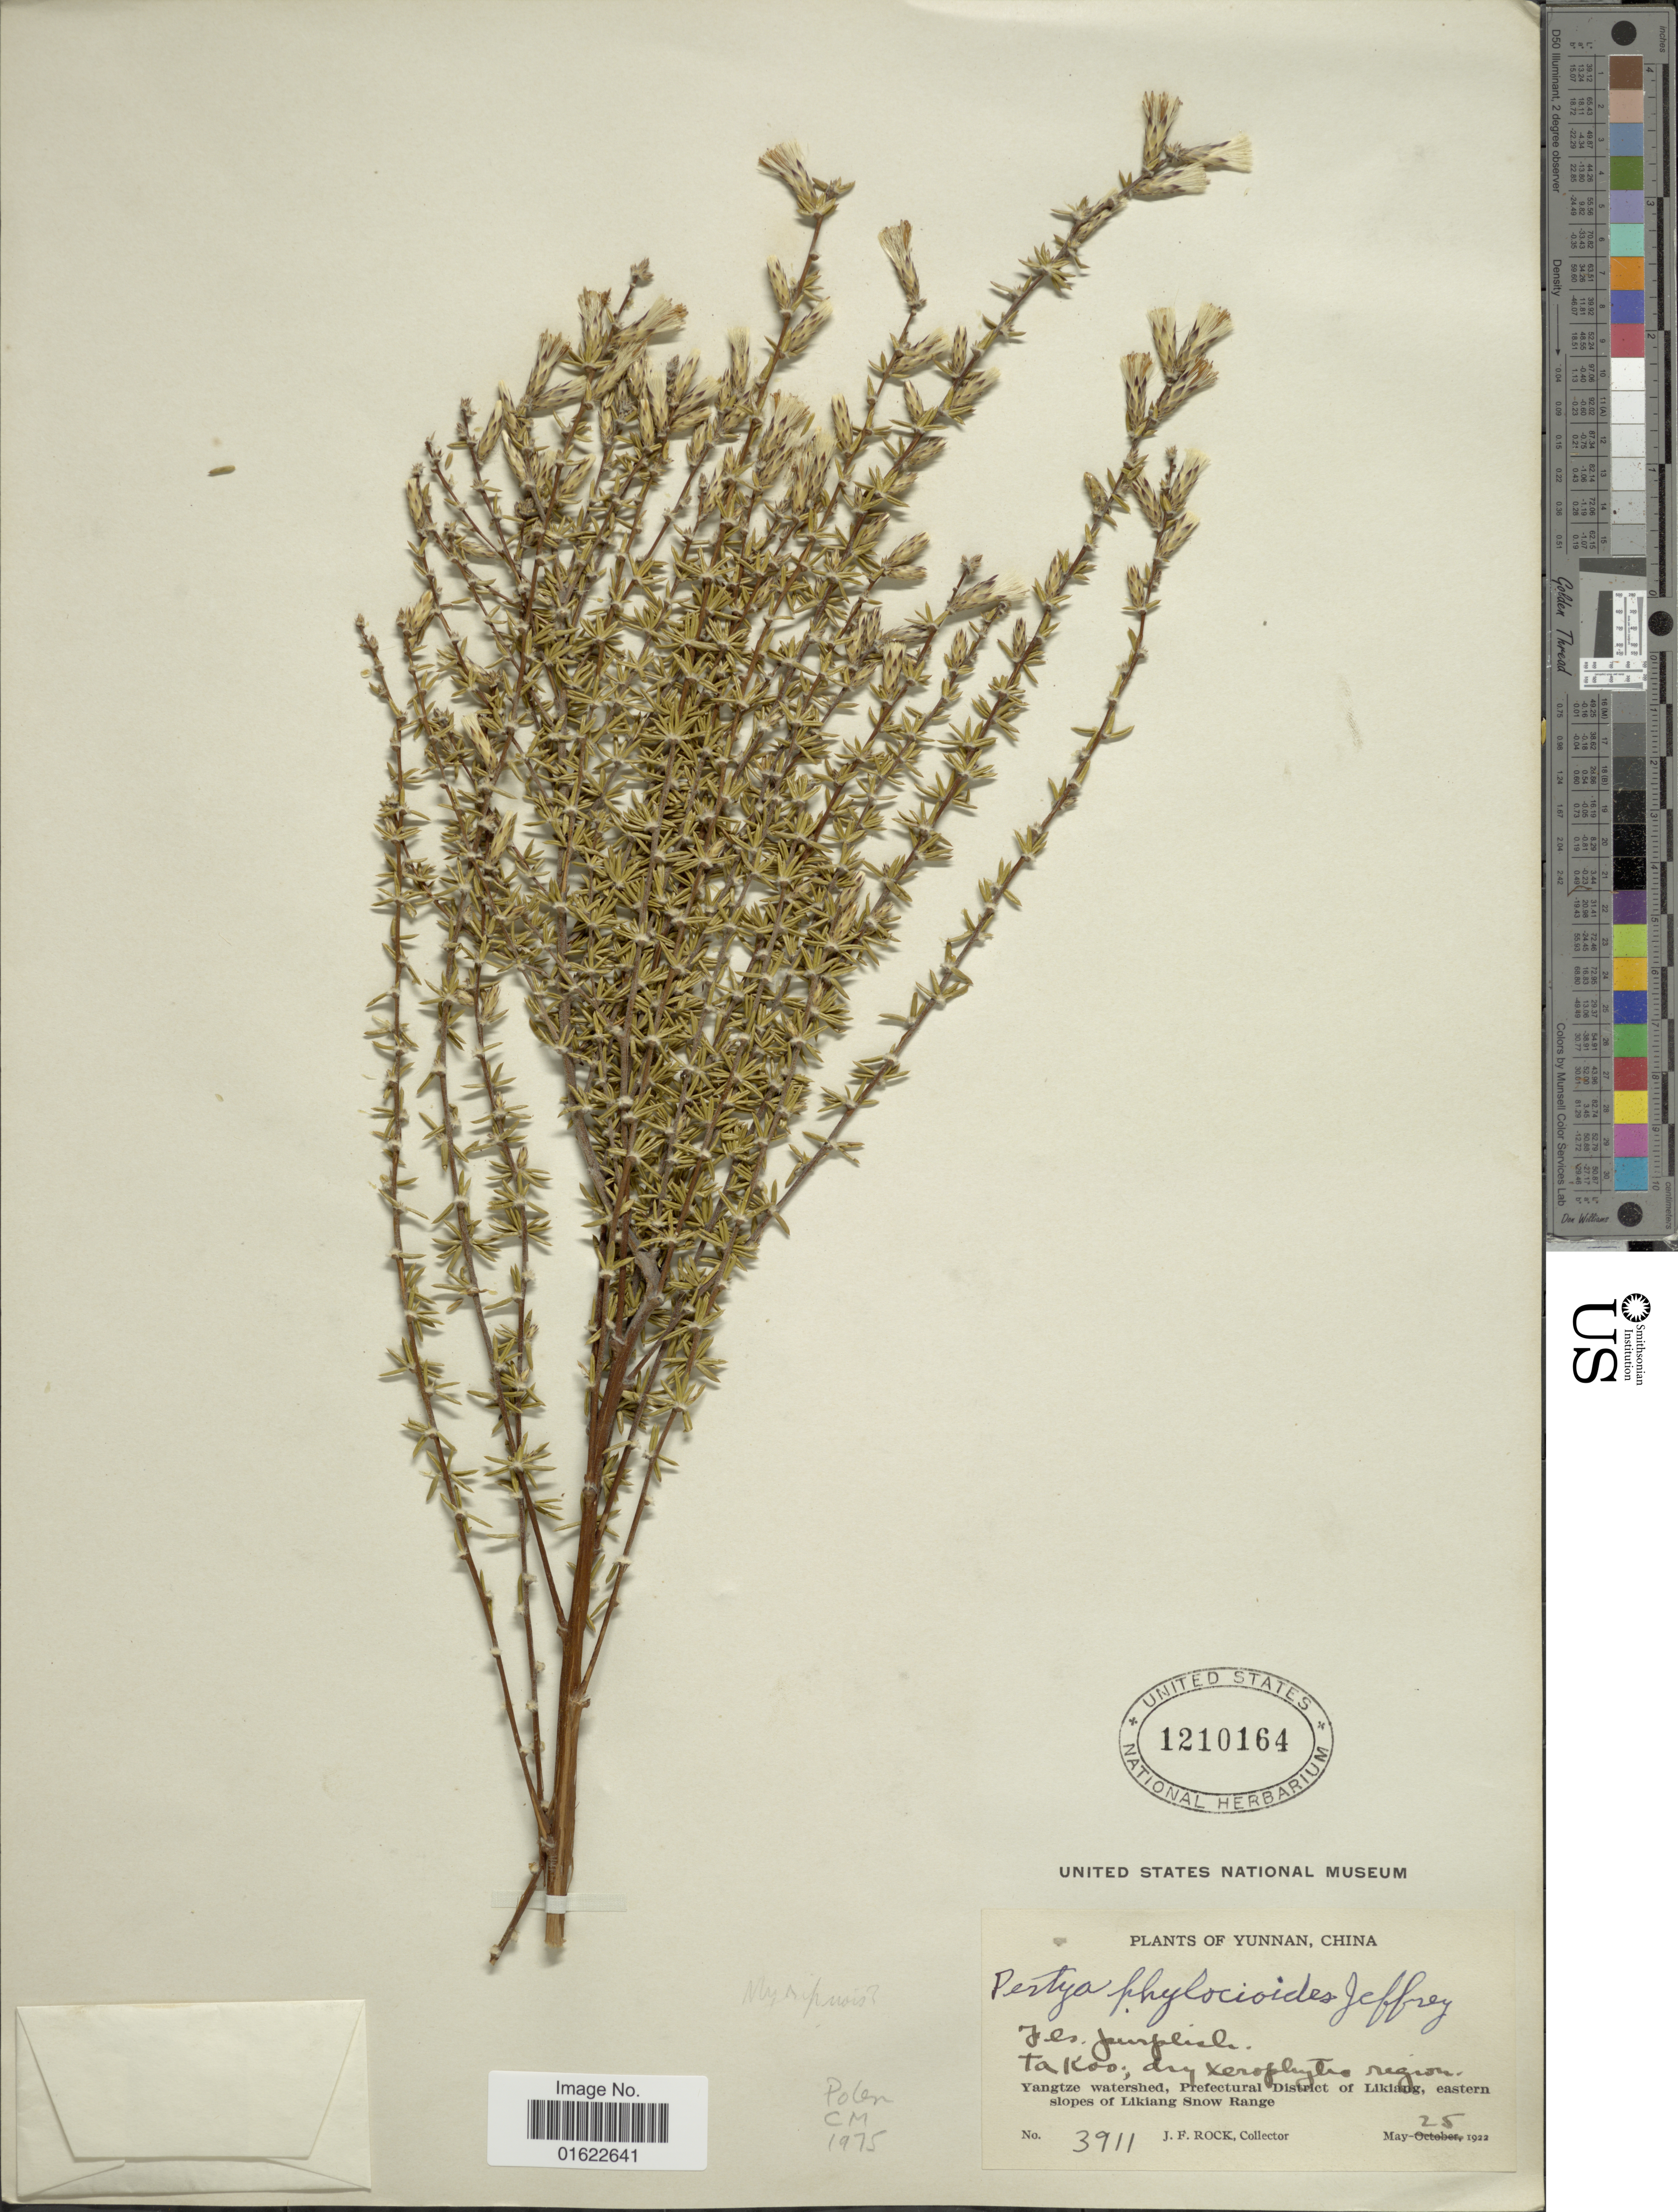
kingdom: Plantae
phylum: Tracheophyta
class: Magnoliopsida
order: Asterales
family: Asteraceae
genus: Pertya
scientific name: Pertya phylicoides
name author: Jeffrey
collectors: J. Rock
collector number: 3911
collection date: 1922-05-25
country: China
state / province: Yunnan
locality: Takoo; dry xerophyte region, Yangtze watershed, Prefectural District of Likiang, eastern slopes of Likiang Snow Range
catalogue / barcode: US 1210164